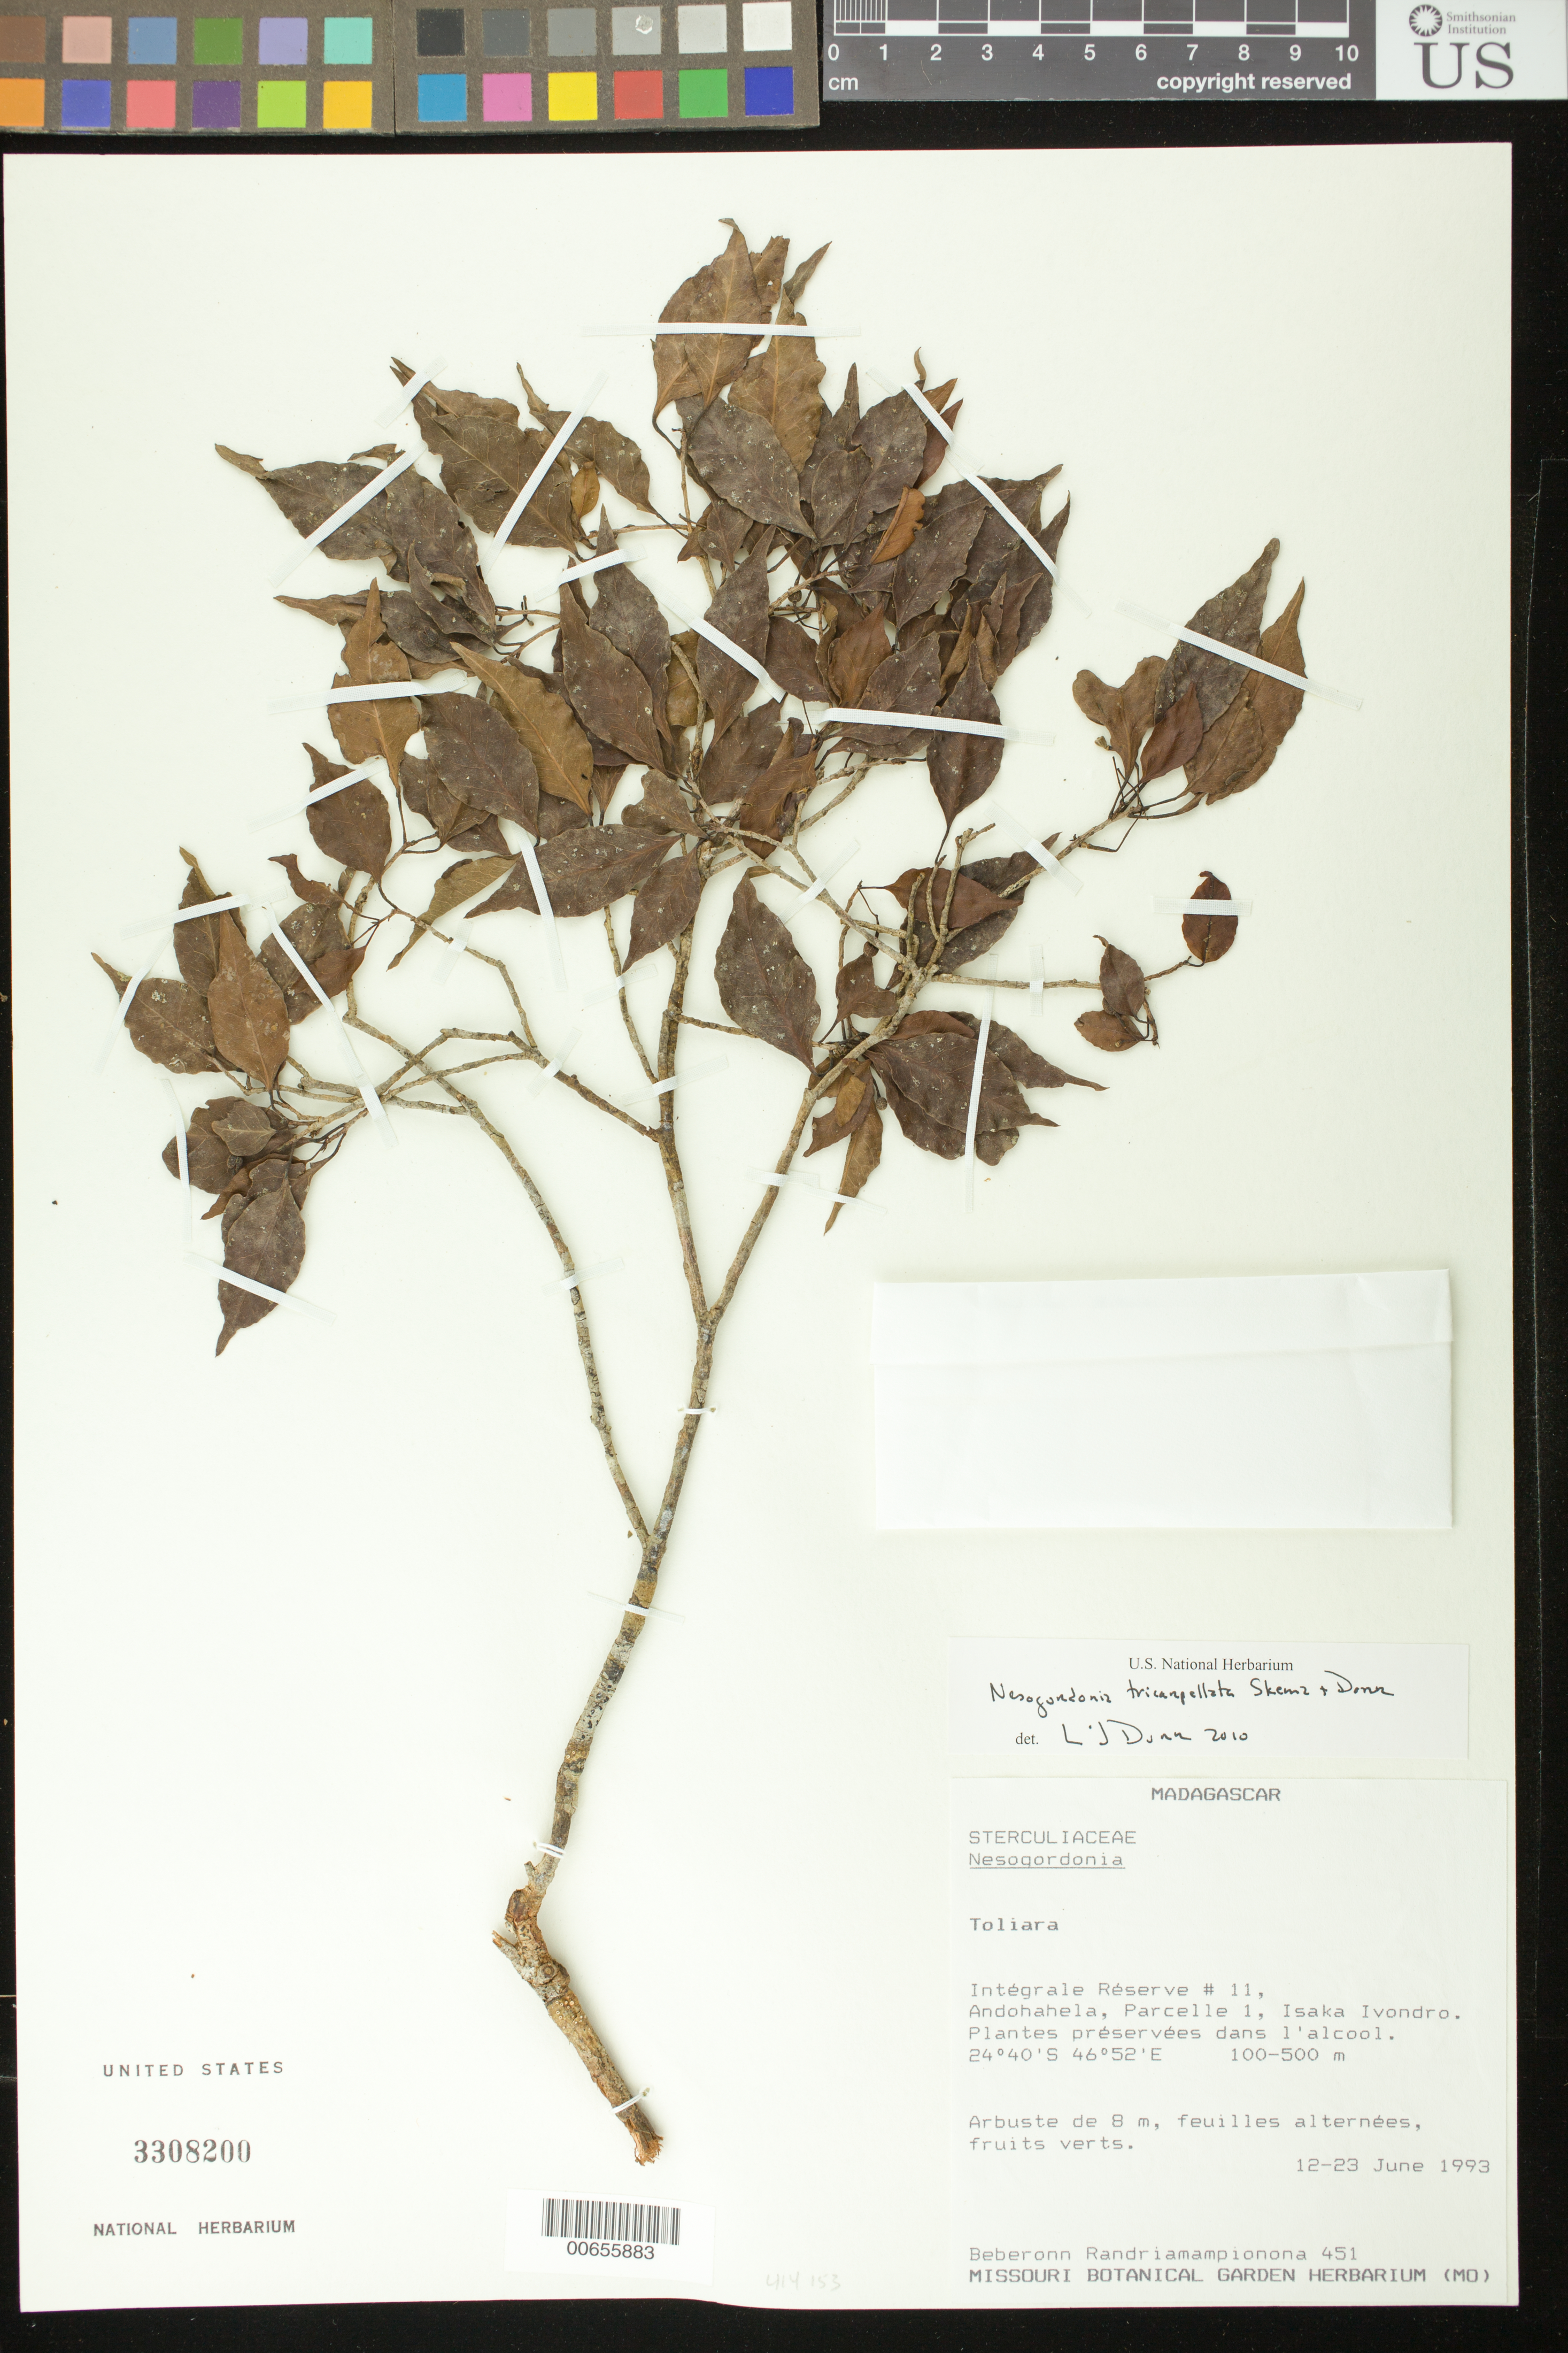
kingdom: Plantae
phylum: Tracheophyta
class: Magnoliopsida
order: Malvales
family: Malvaceae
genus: Nesogordonia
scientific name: Nesogordonia tricarpellata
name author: Skema & Dorr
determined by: Dorr, L. J., (BOT), Smithsonian Institution - National Museum of Natural History (UNITED STATES)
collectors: B. Randriamampionona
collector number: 451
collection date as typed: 12 Jun 1993 to 23 Jun 1993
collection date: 1993-06-12/1993-06-23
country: Madagascar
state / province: Anosy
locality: Intégrale Réserve # 11, Andohahela, Parcelle 1, Isaka Ivondro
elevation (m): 100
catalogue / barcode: US 3308200